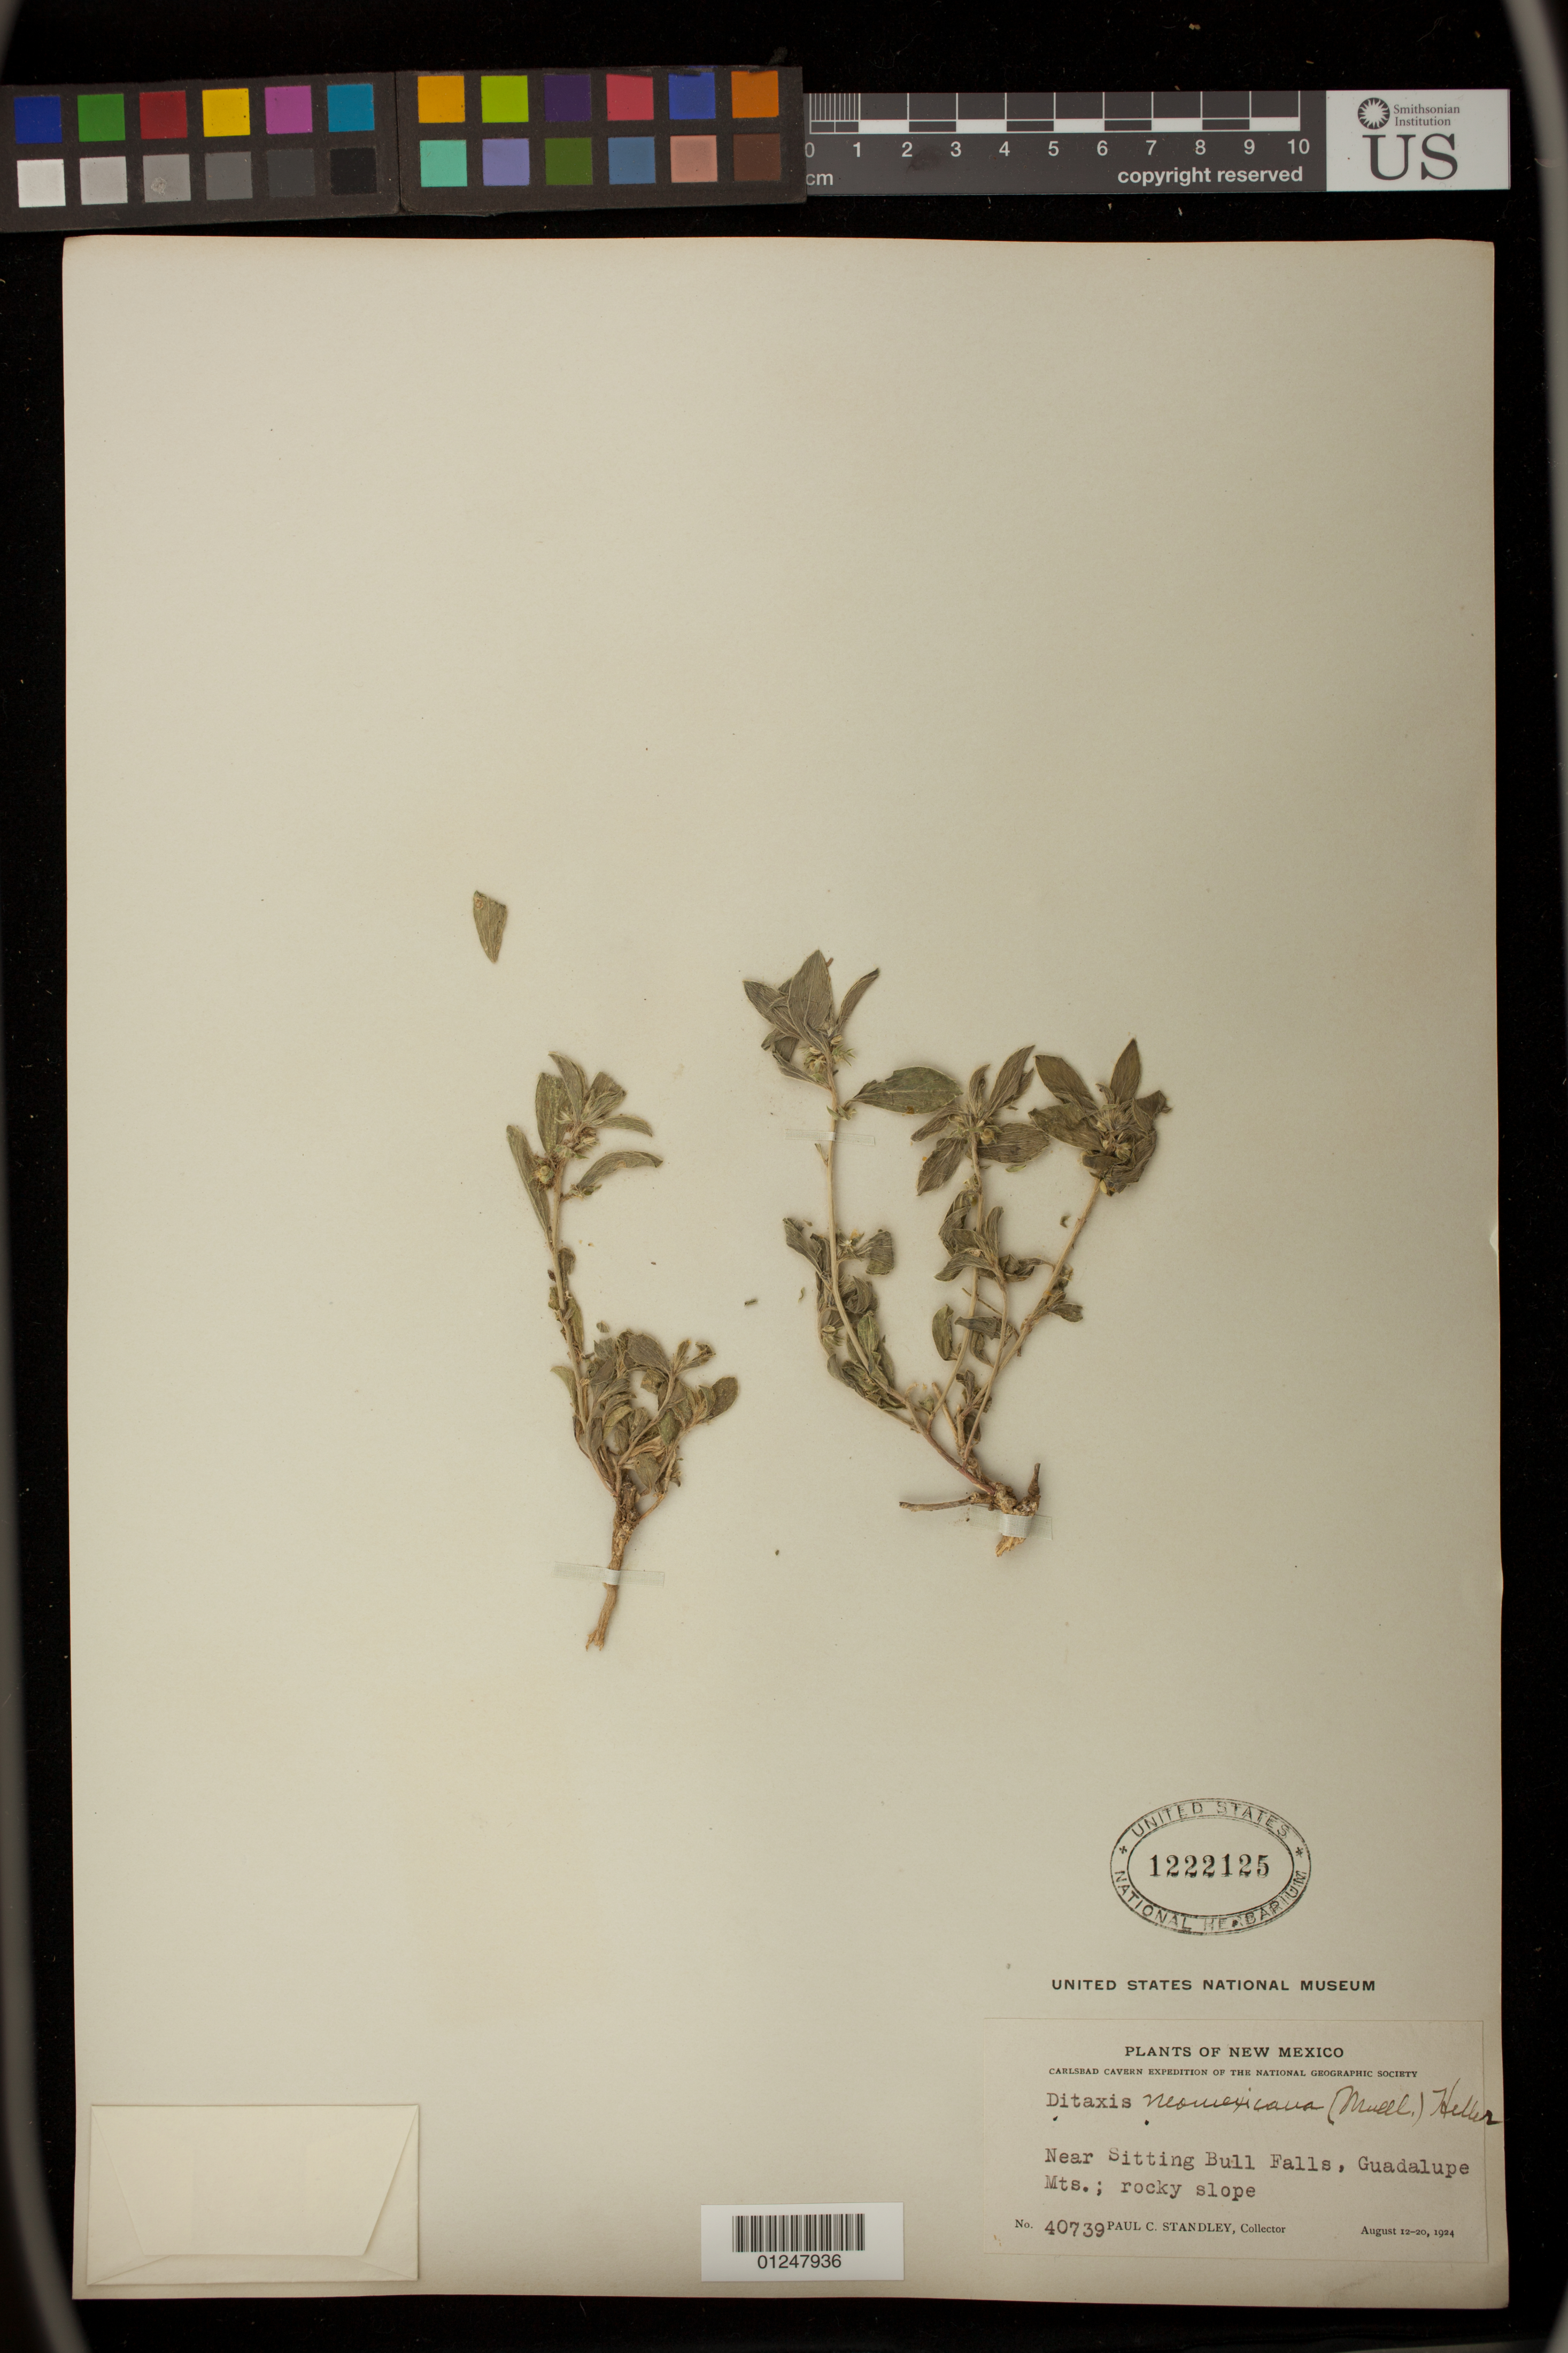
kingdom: Plantae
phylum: Tracheophyta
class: Magnoliopsida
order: Malpighiales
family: Euphorbiaceae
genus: Argythamnia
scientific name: Argythamnia serrata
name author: (Torr.) Müll. Arg.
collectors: P. C. Standley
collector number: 40739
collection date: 1924-08-12/1924-08-20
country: United States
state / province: New Mexico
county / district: Eddy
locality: Near Sitting Bull Falls, Guadalupe Mts.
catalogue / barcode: US 1222125